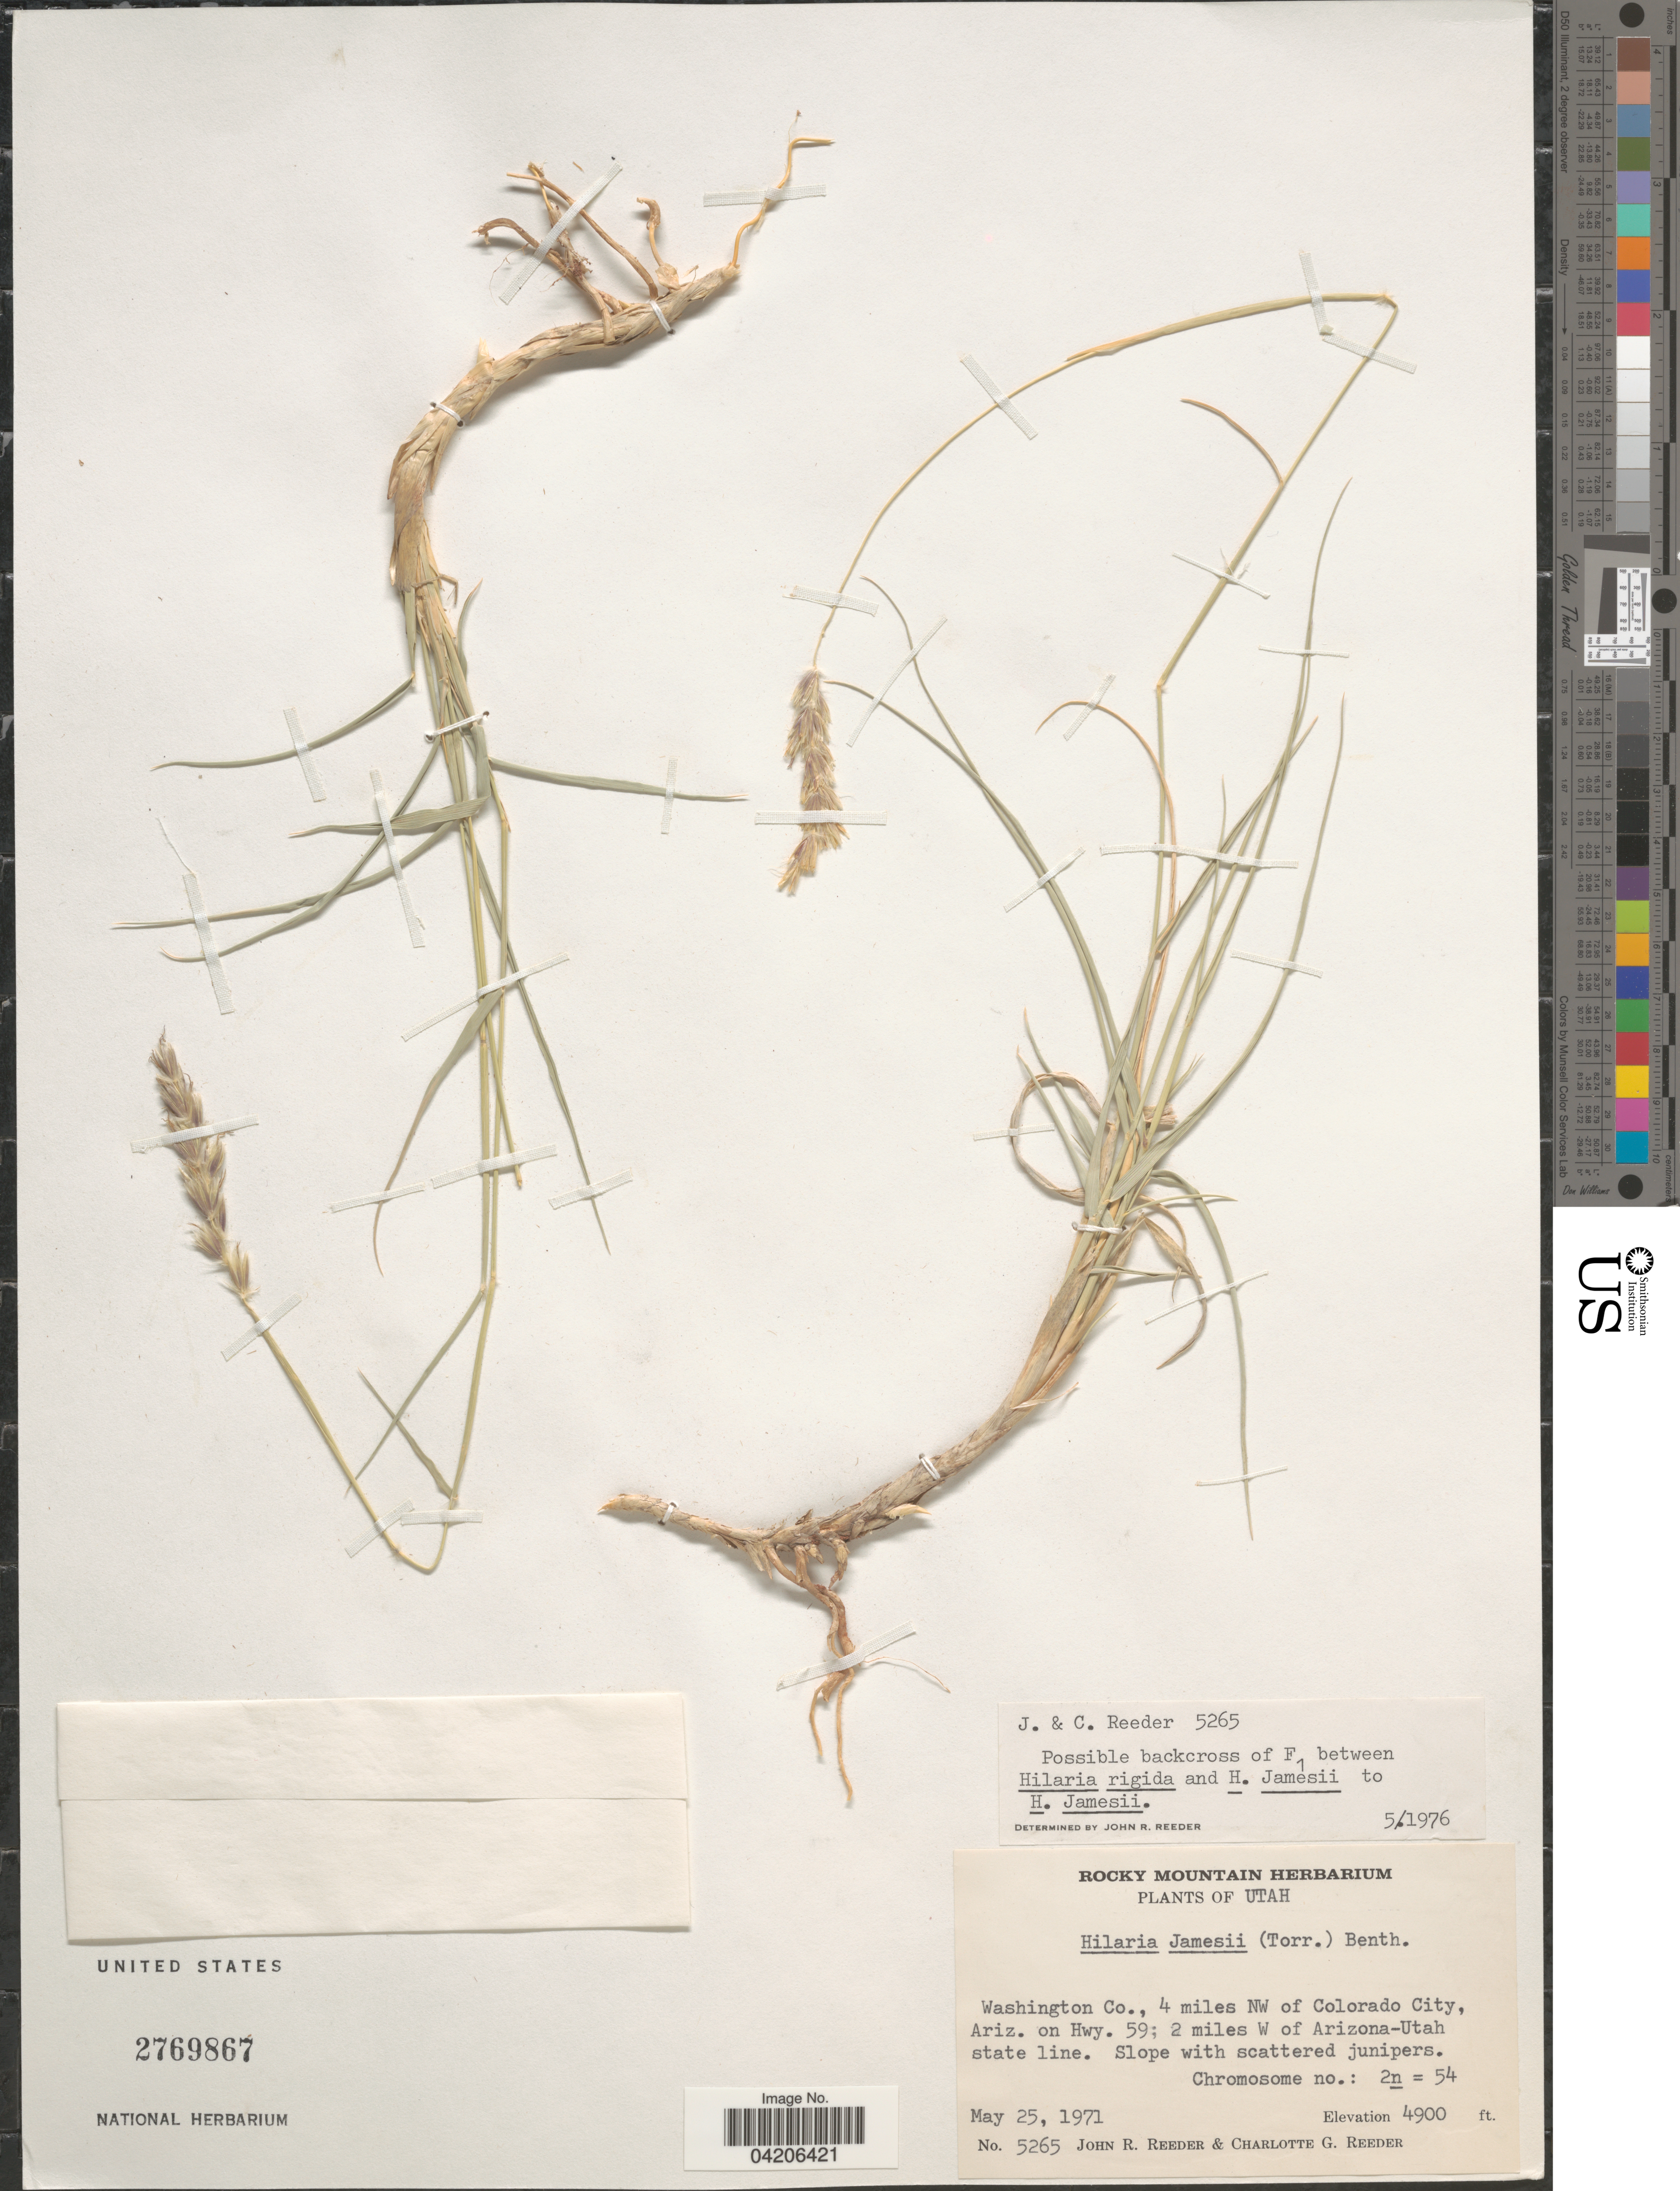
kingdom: Plantae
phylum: Tracheophyta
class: Liliopsida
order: Poales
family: Poaceae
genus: Hilaria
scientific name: Hilaria rigida x H. jamesii (Torr.) Benth.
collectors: J. R. Reeder & C. G. Reeder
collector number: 5265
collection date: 1971-05-25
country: United States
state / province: Utah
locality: Washington Co., 4 miles NW of Colorado City, Ariz. on Hwy. 59; 2 miles W of Arizona-Utah state line.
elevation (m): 1494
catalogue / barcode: US 2769867